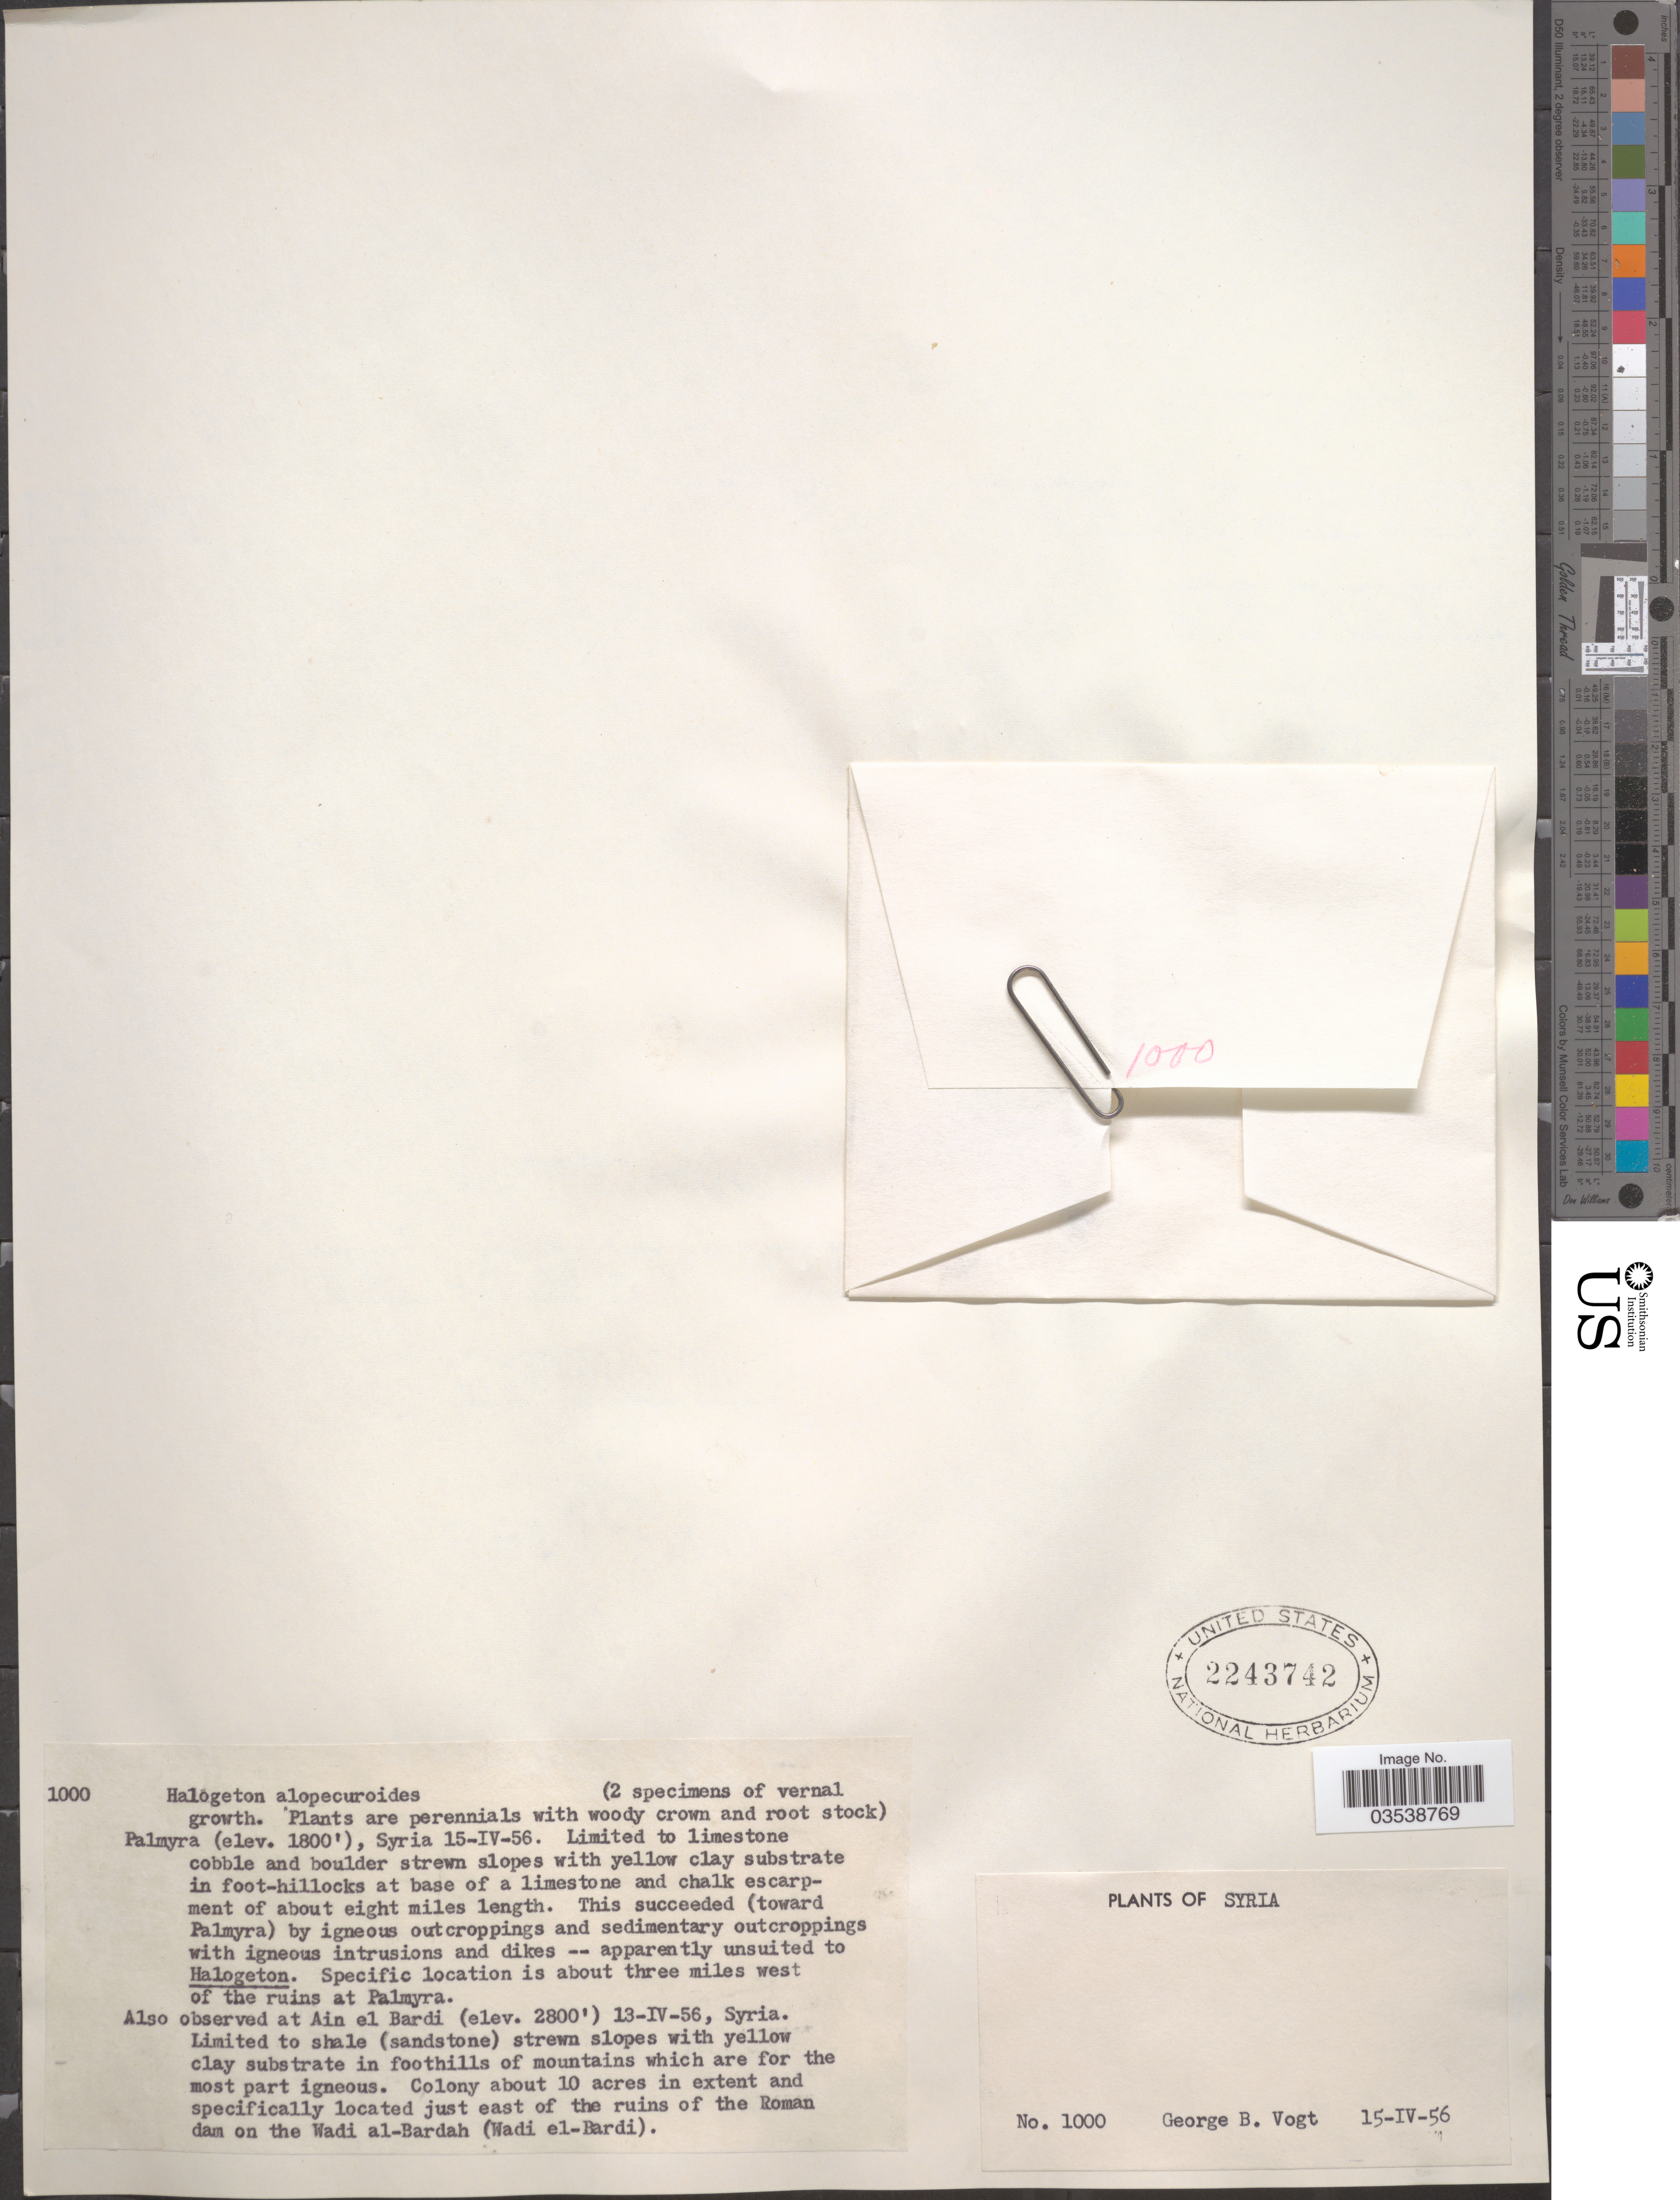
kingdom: Plantae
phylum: Tracheophyta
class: Magnoliopsida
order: Caryophyllales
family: Amaranthaceae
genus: Halogeton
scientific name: Halogeton alopecuroides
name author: (Delile) Moq.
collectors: G. B. Vogt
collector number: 1000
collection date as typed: Transcribed d/m/y: 13/4/56 to 15/4/56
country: Syria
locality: Palmyra. About three miles west of the ruins at Palmyra. Ain el Bardi. Just east of the ruins of the Roman dam on the Wadi al-Bardah (Wadi el-Bardi).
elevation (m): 549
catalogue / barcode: US 2243742